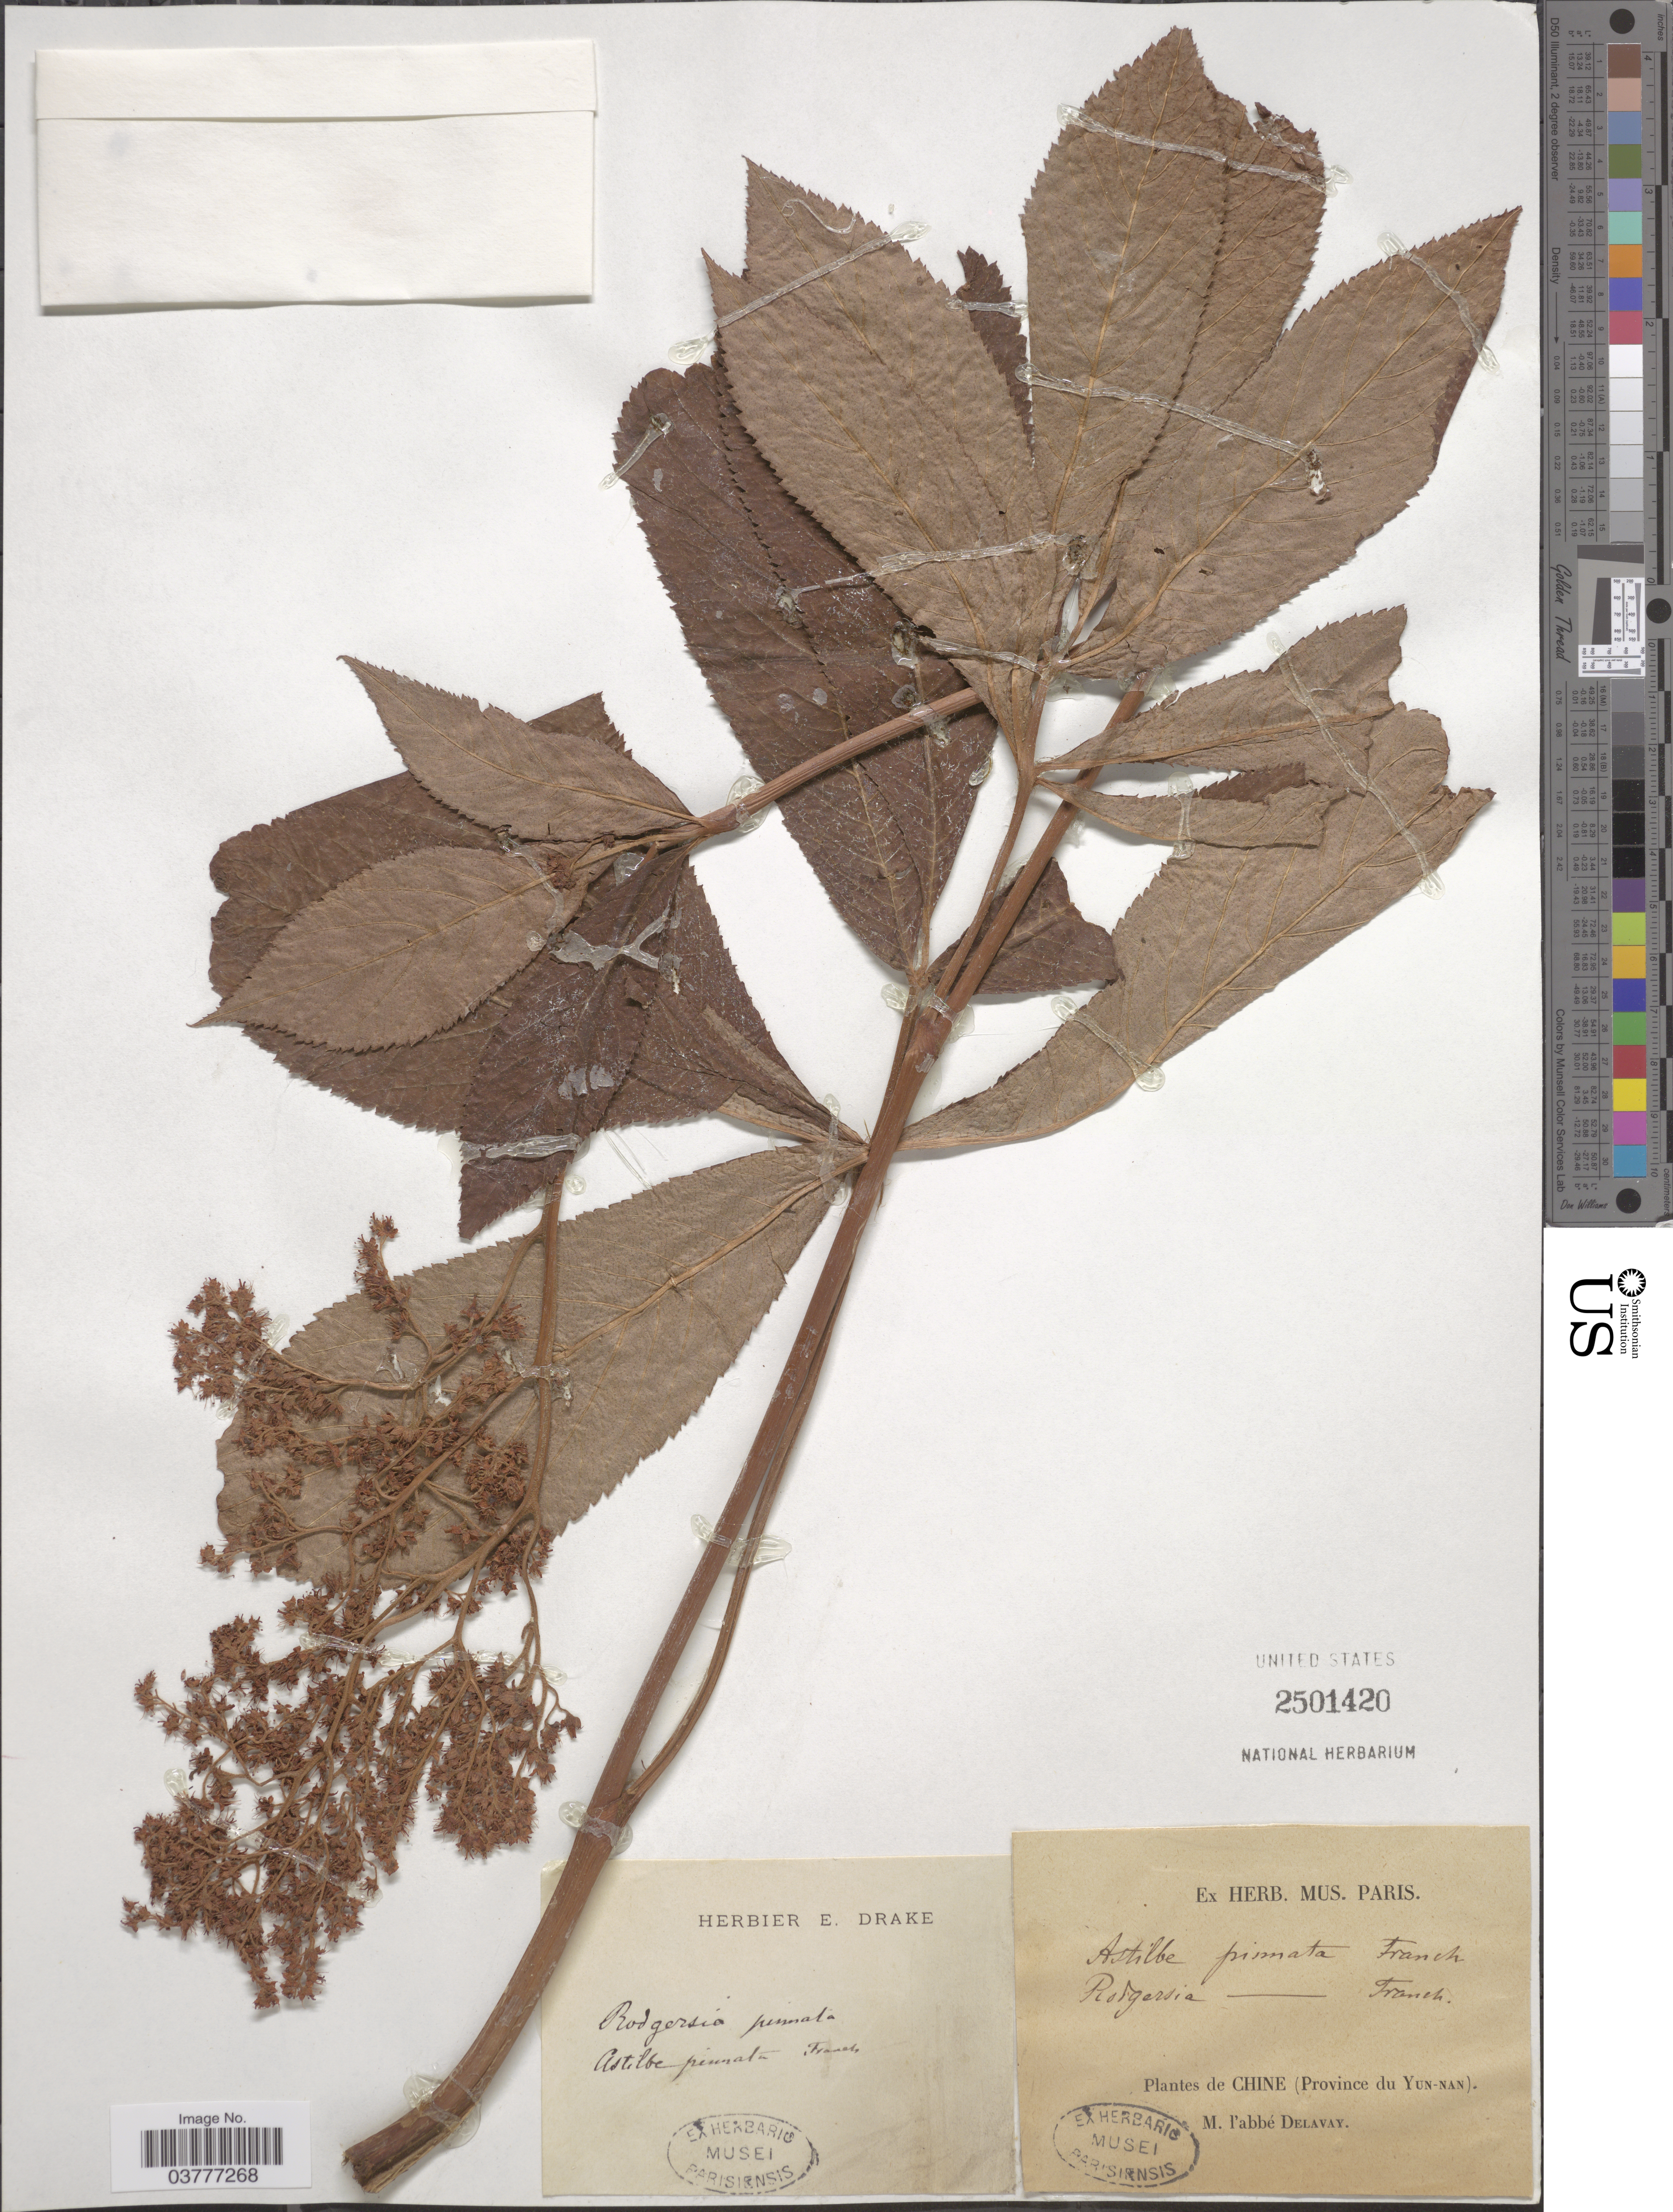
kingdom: Plantae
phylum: Tracheophyta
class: Magnoliopsida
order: Saxifragales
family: Saxifragaceae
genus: Rodgersia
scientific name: Rodgersia pinnata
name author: Franch.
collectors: P. Delavay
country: China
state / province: Yunnan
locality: Chine (Province du Yun-Nan).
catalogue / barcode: US 2501420